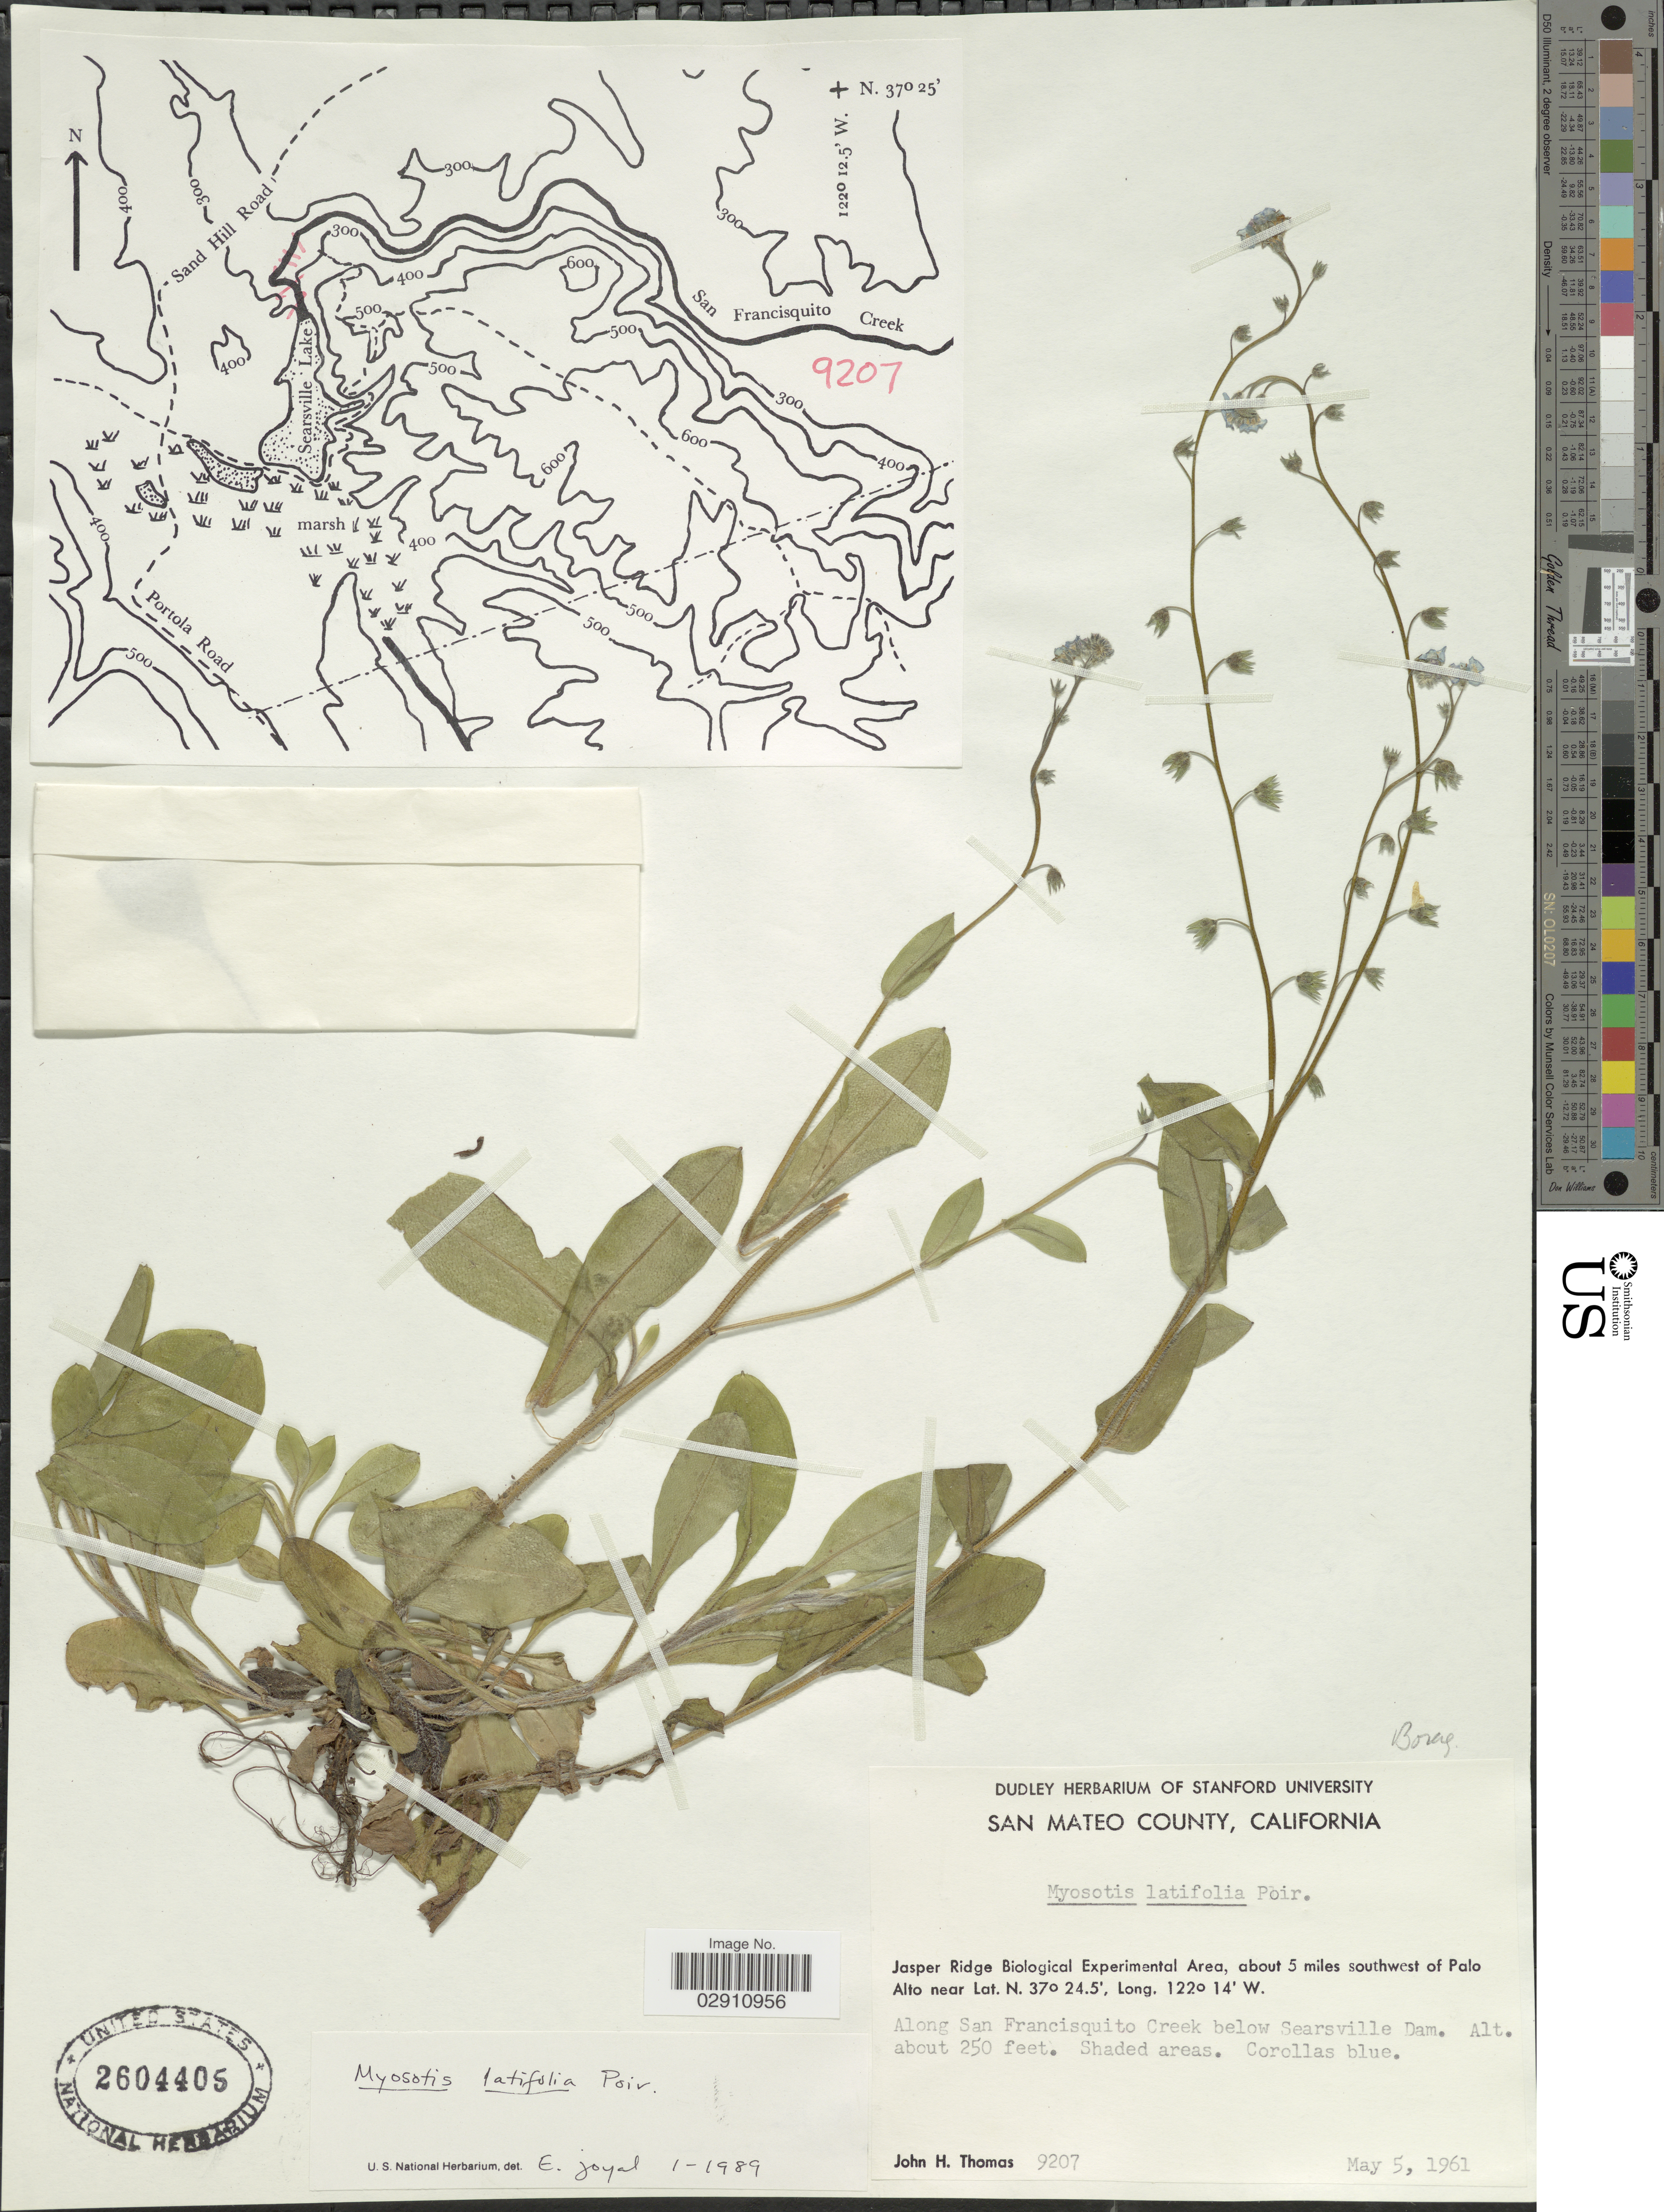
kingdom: Plantae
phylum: Tracheophyta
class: Magnoliopsida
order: Boraginales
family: Boraginaceae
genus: Myosotis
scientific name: Myosotis latifolia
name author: Poir.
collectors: J. H. Thomas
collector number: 9207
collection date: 1961-05-05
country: United States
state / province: California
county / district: San Mateo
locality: San Mateo County. Jasper Ridge Biological Experimental Area, about 5 miles southwest of Palo. Along San Francisquito Creek below Searsville Dam. Shaded areas.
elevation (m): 76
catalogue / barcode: US 2604405